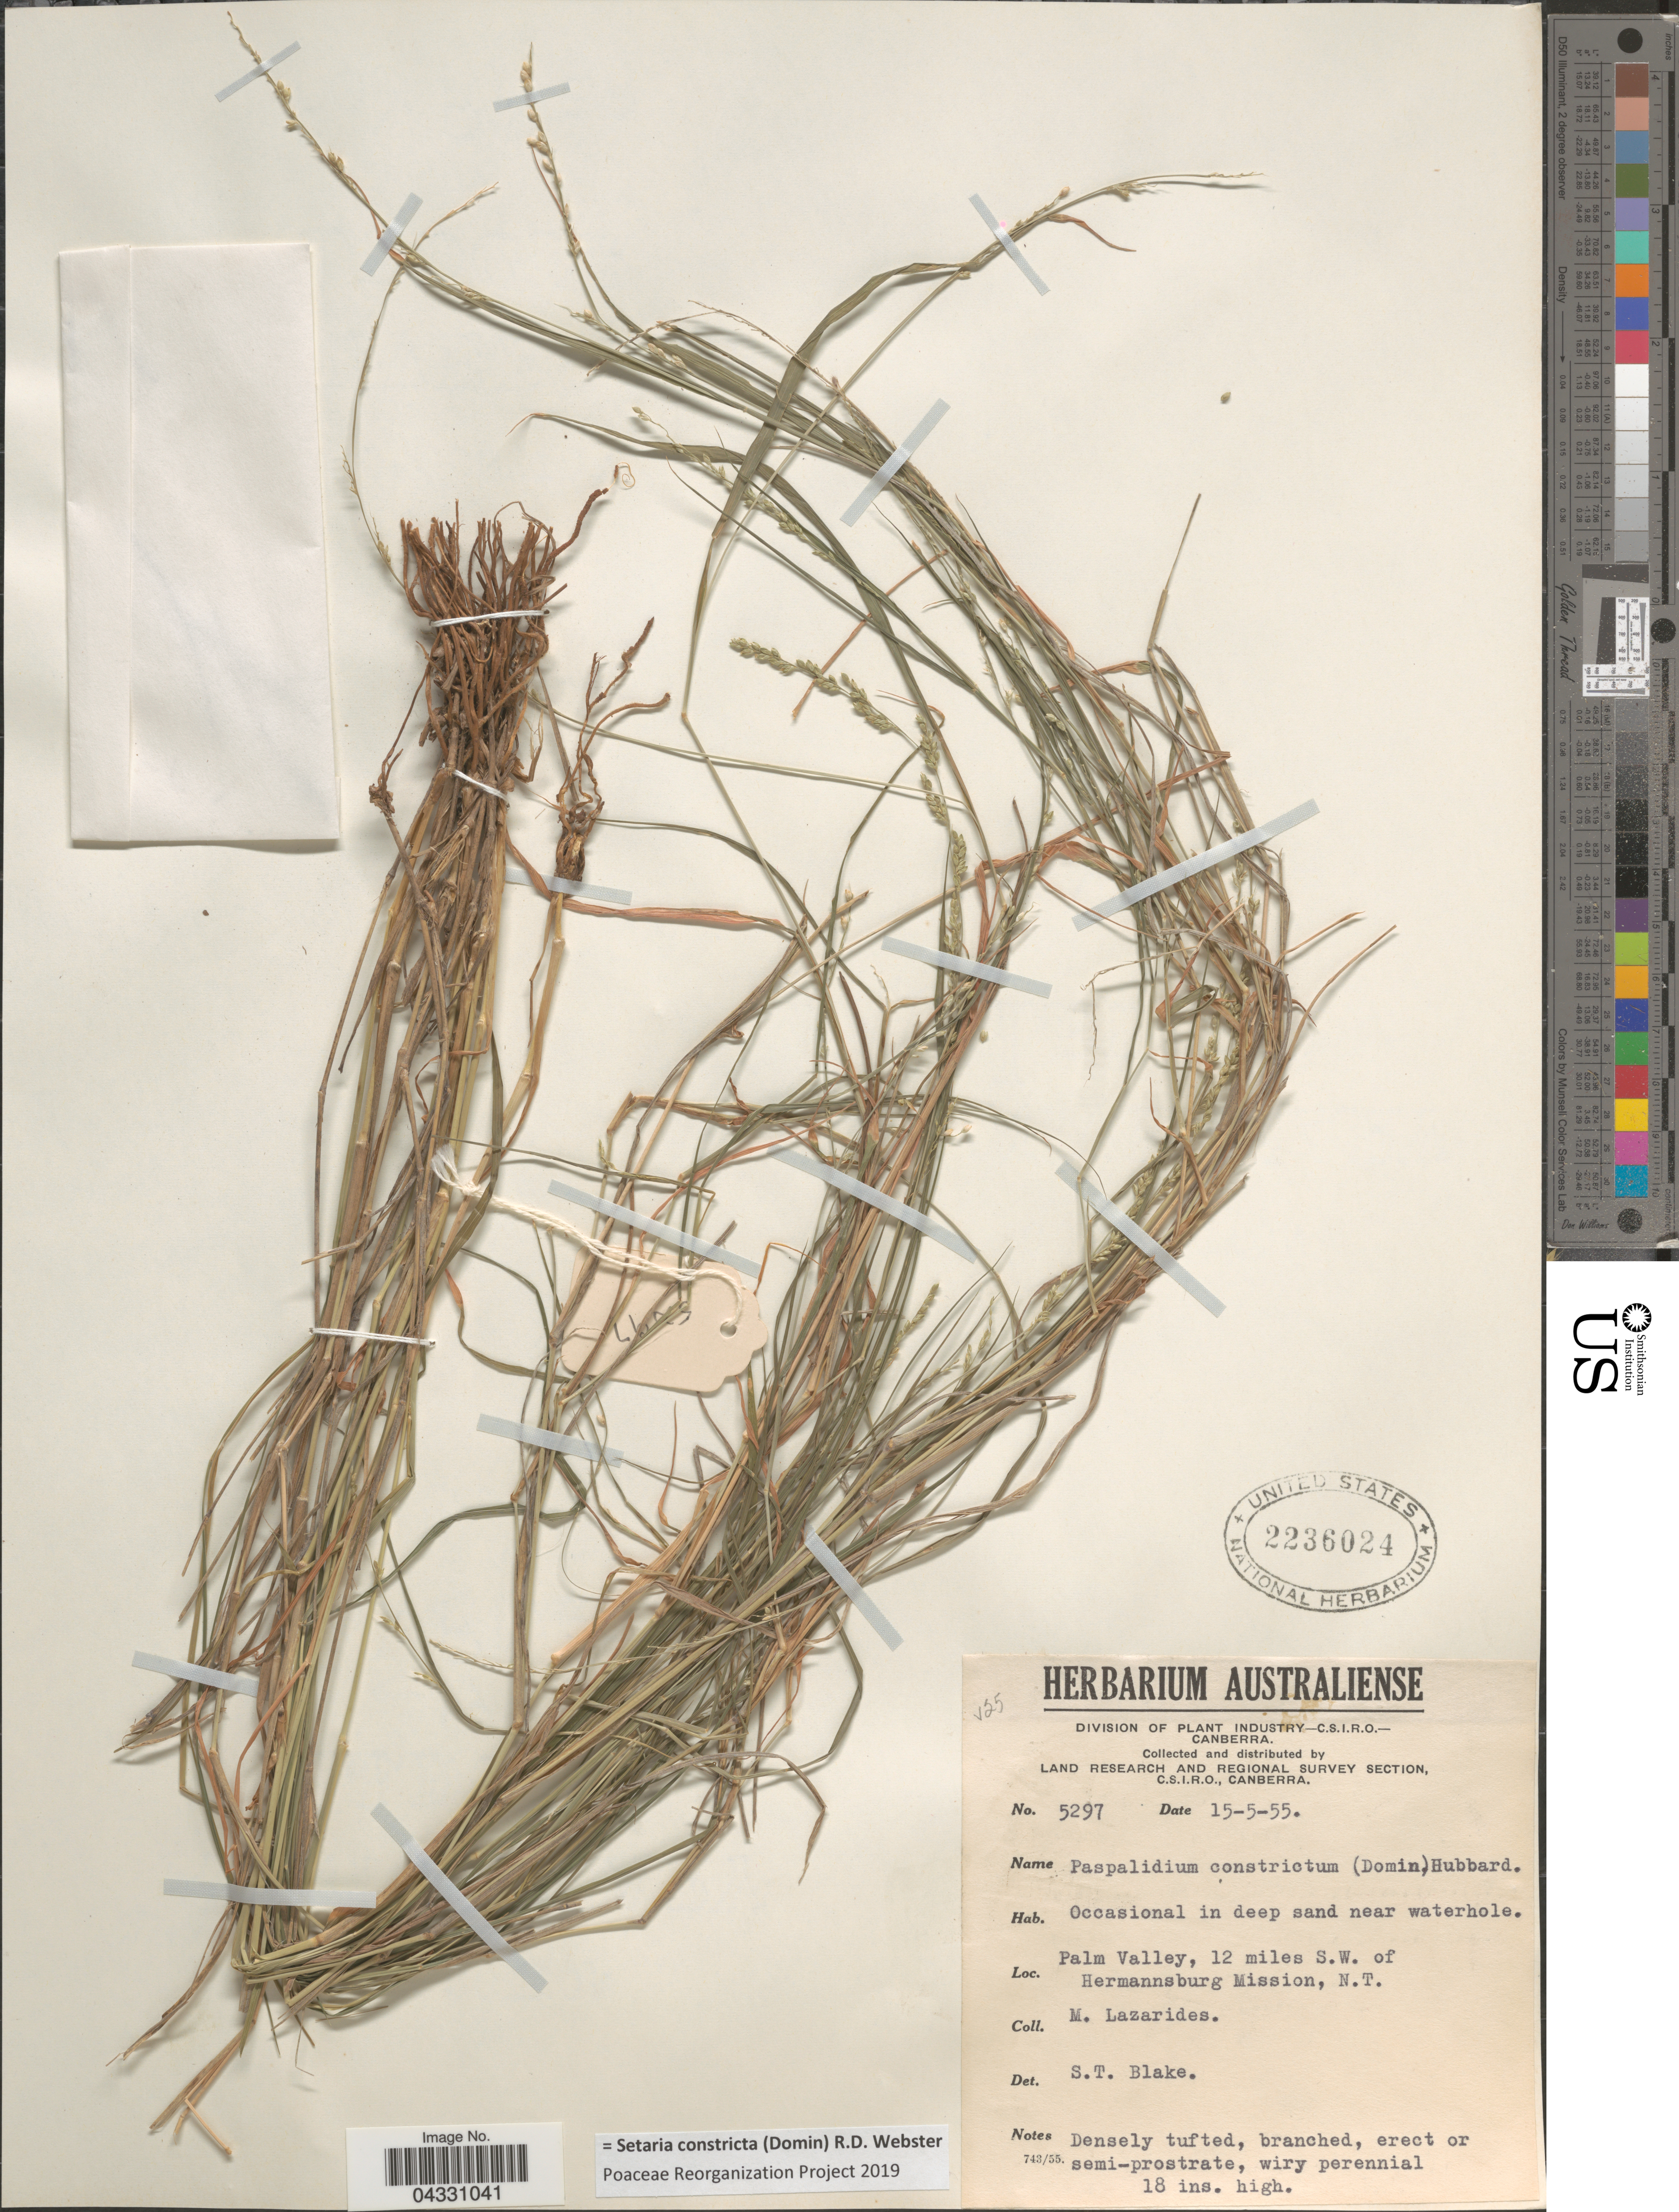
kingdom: Plantae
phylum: Tracheophyta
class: Liliopsida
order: Poales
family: Poaceae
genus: Setaria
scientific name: Setaria constricta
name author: (Domin) R.D. Webster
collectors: M. Lazarides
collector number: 5297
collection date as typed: Transcribed d/m/y: 15/5/55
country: Australia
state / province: Northern Territory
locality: Land Research and Regional Survey Section. Palm Valley, 12 miles S.W. of Hermannsburg Mission, N.T.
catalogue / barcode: US 2236024